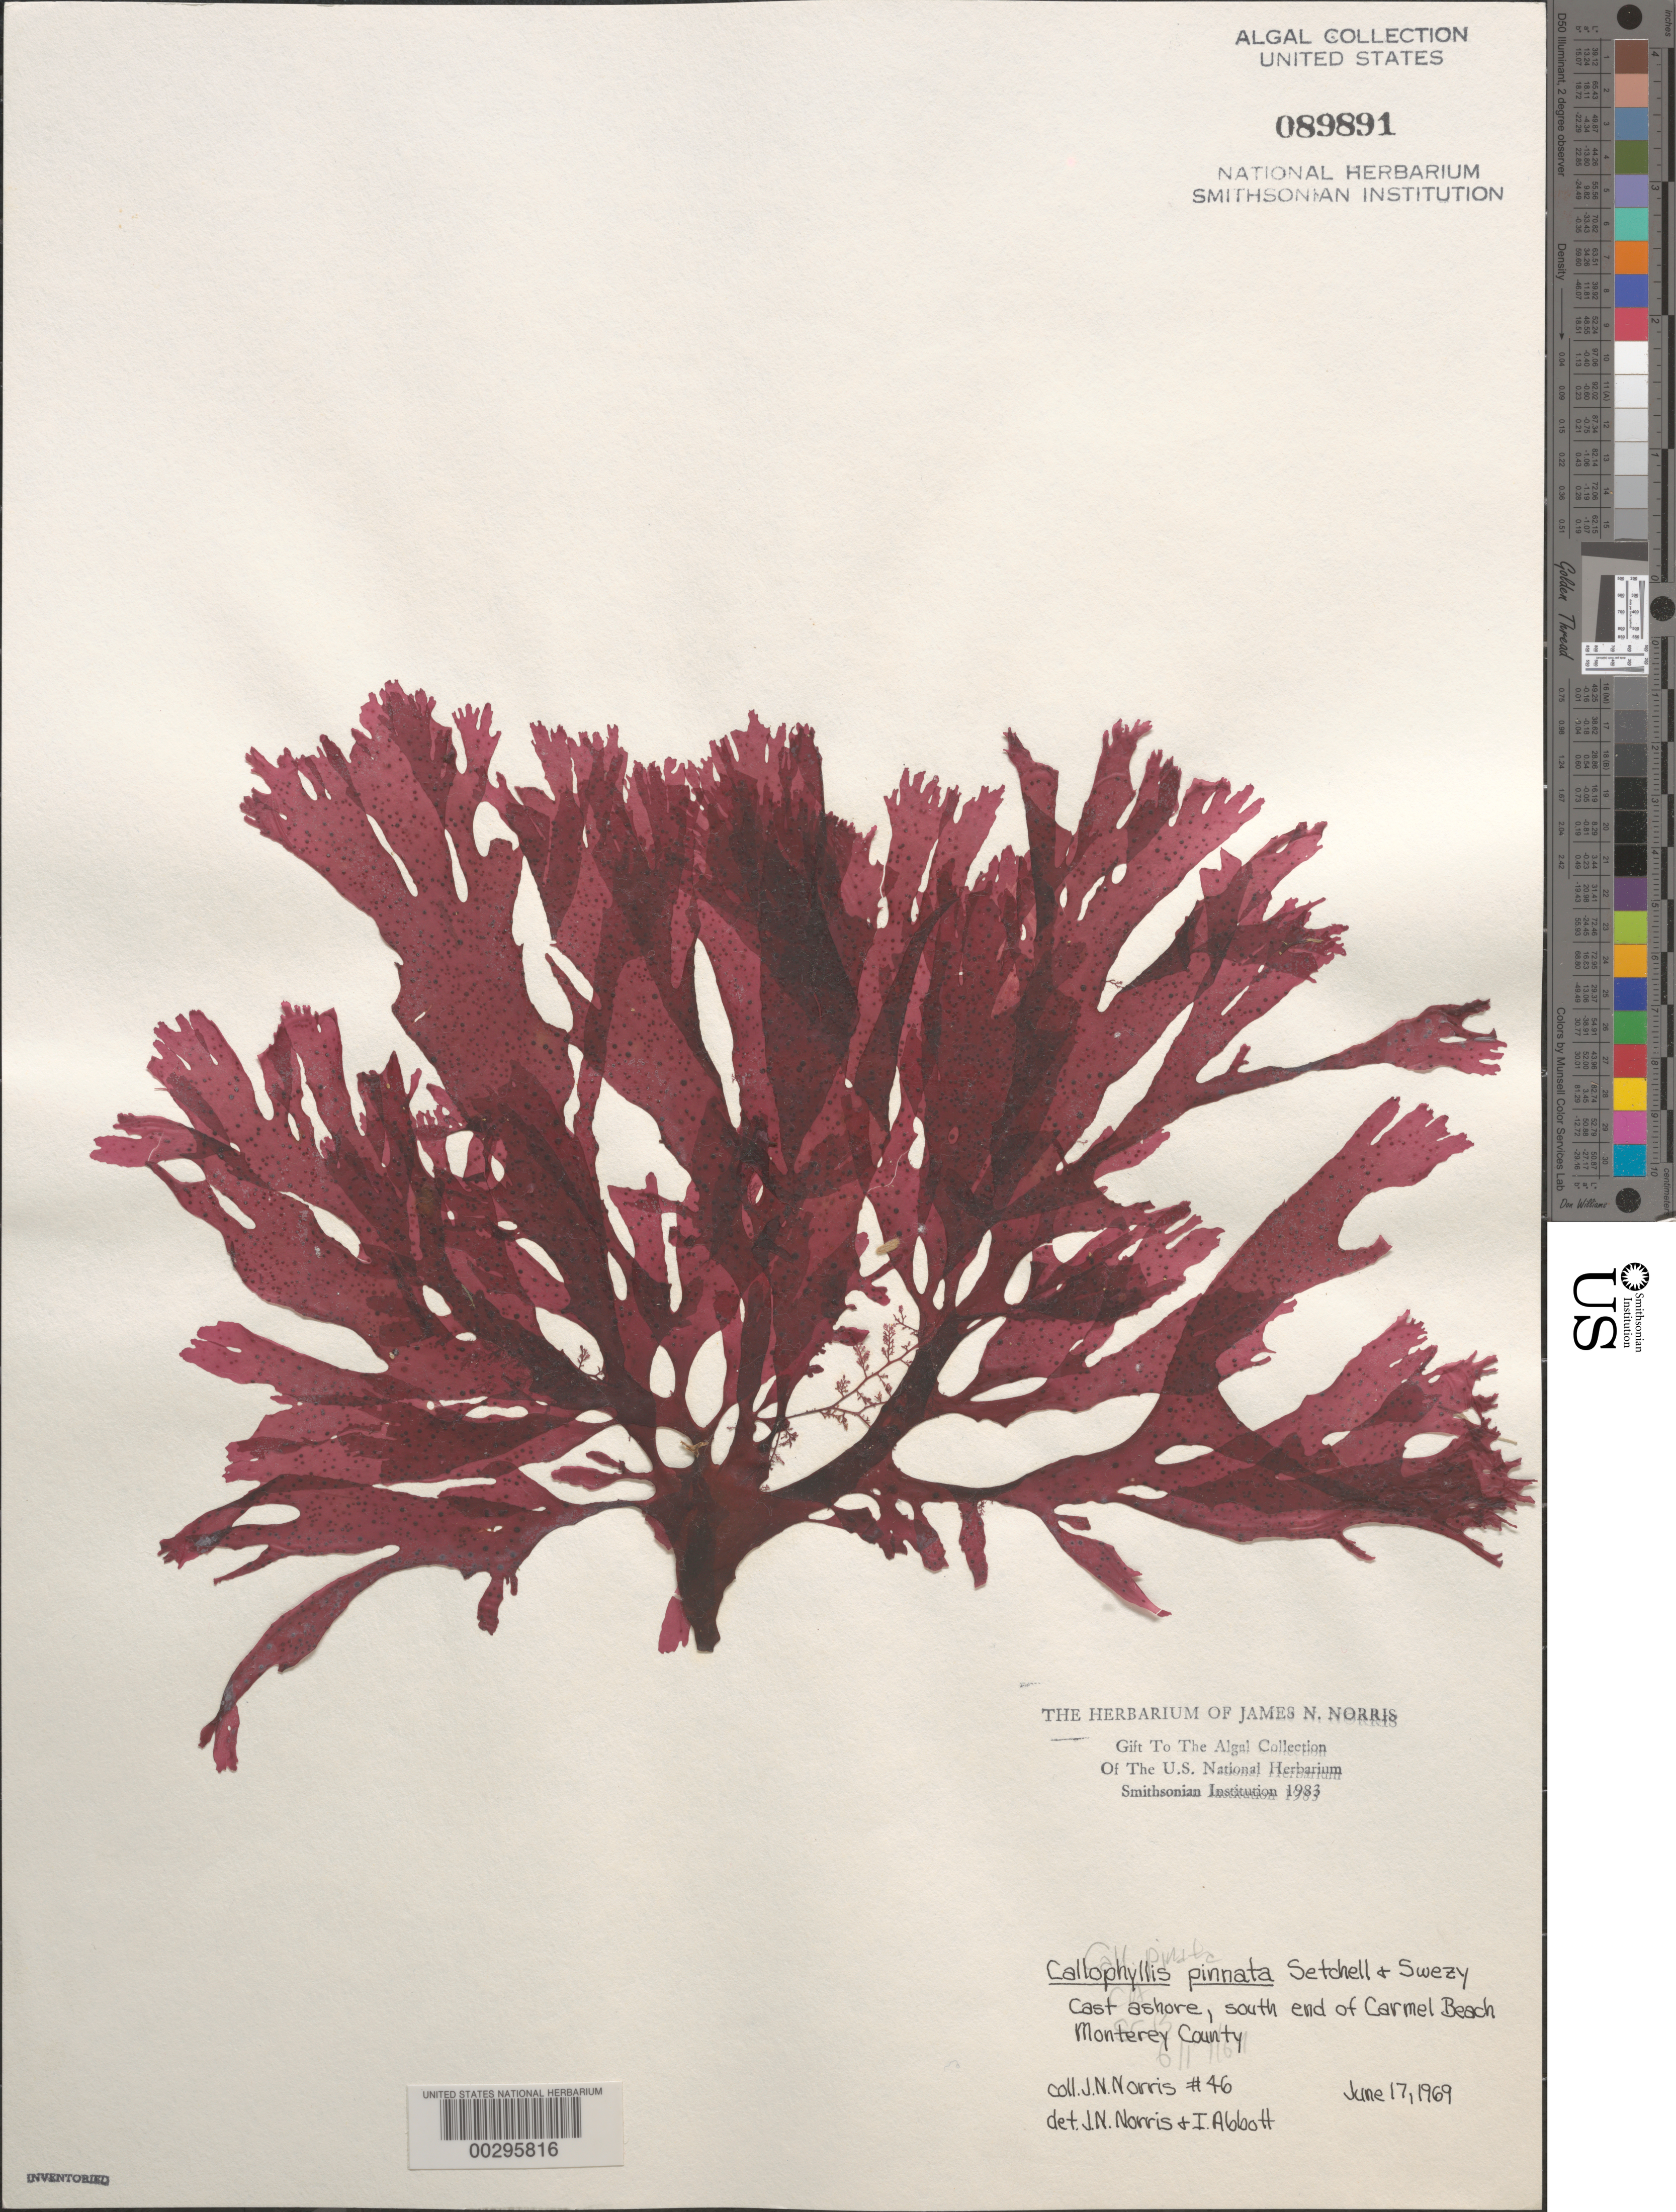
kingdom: Plantae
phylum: Rhodophyta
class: Florideophyceae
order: Gigartinales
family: Kallymeniaceae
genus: Callophyllis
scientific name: Callophyllis pinnata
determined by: Norris, J. N.; Abbott, I. A.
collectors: J. N. Norris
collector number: JN-46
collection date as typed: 17 Jun 1969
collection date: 1969-06-17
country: United States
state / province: California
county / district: Monterey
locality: Carmel Beach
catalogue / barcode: US 89891